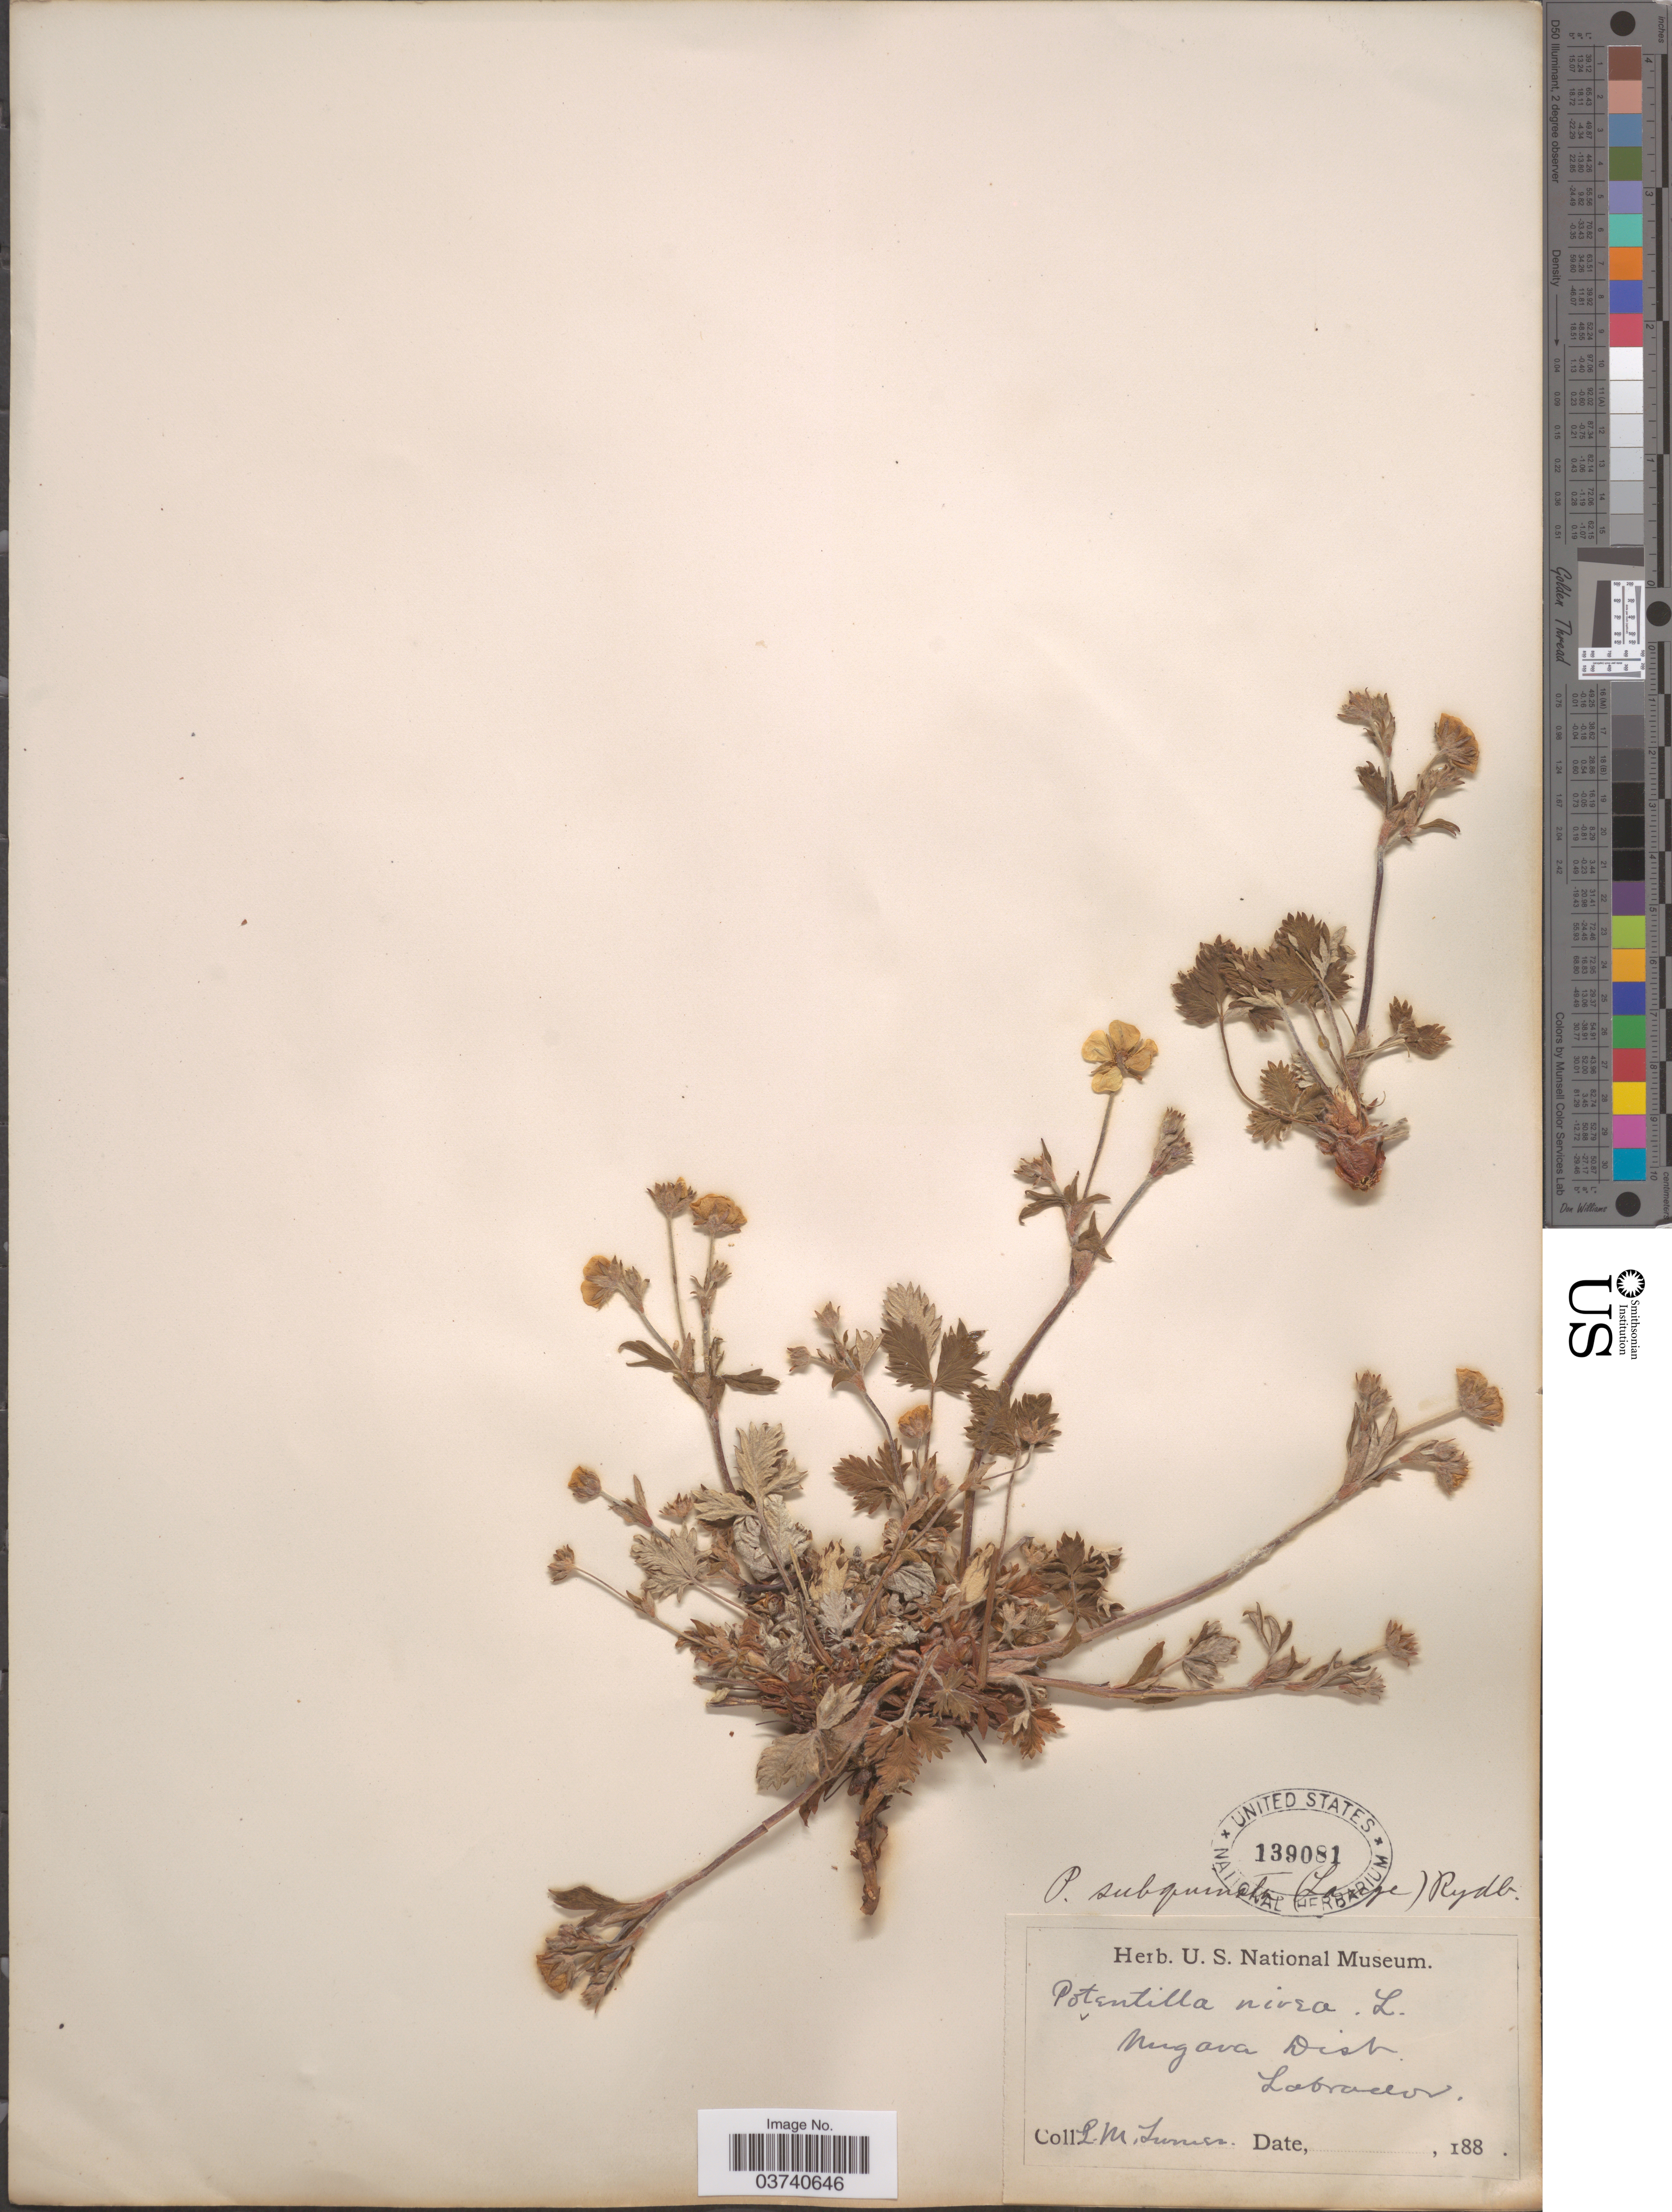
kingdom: Plantae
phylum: Tracheophyta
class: Magnoliopsida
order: Rosales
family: Rosaceae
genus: Potentilla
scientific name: Potentilla pedersenii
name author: (Rydb.) Rydb.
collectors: L. M. Turner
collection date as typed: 188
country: Canada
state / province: Newfoundland and Labrador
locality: Ungava Dist. Labrador.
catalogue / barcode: US 139081